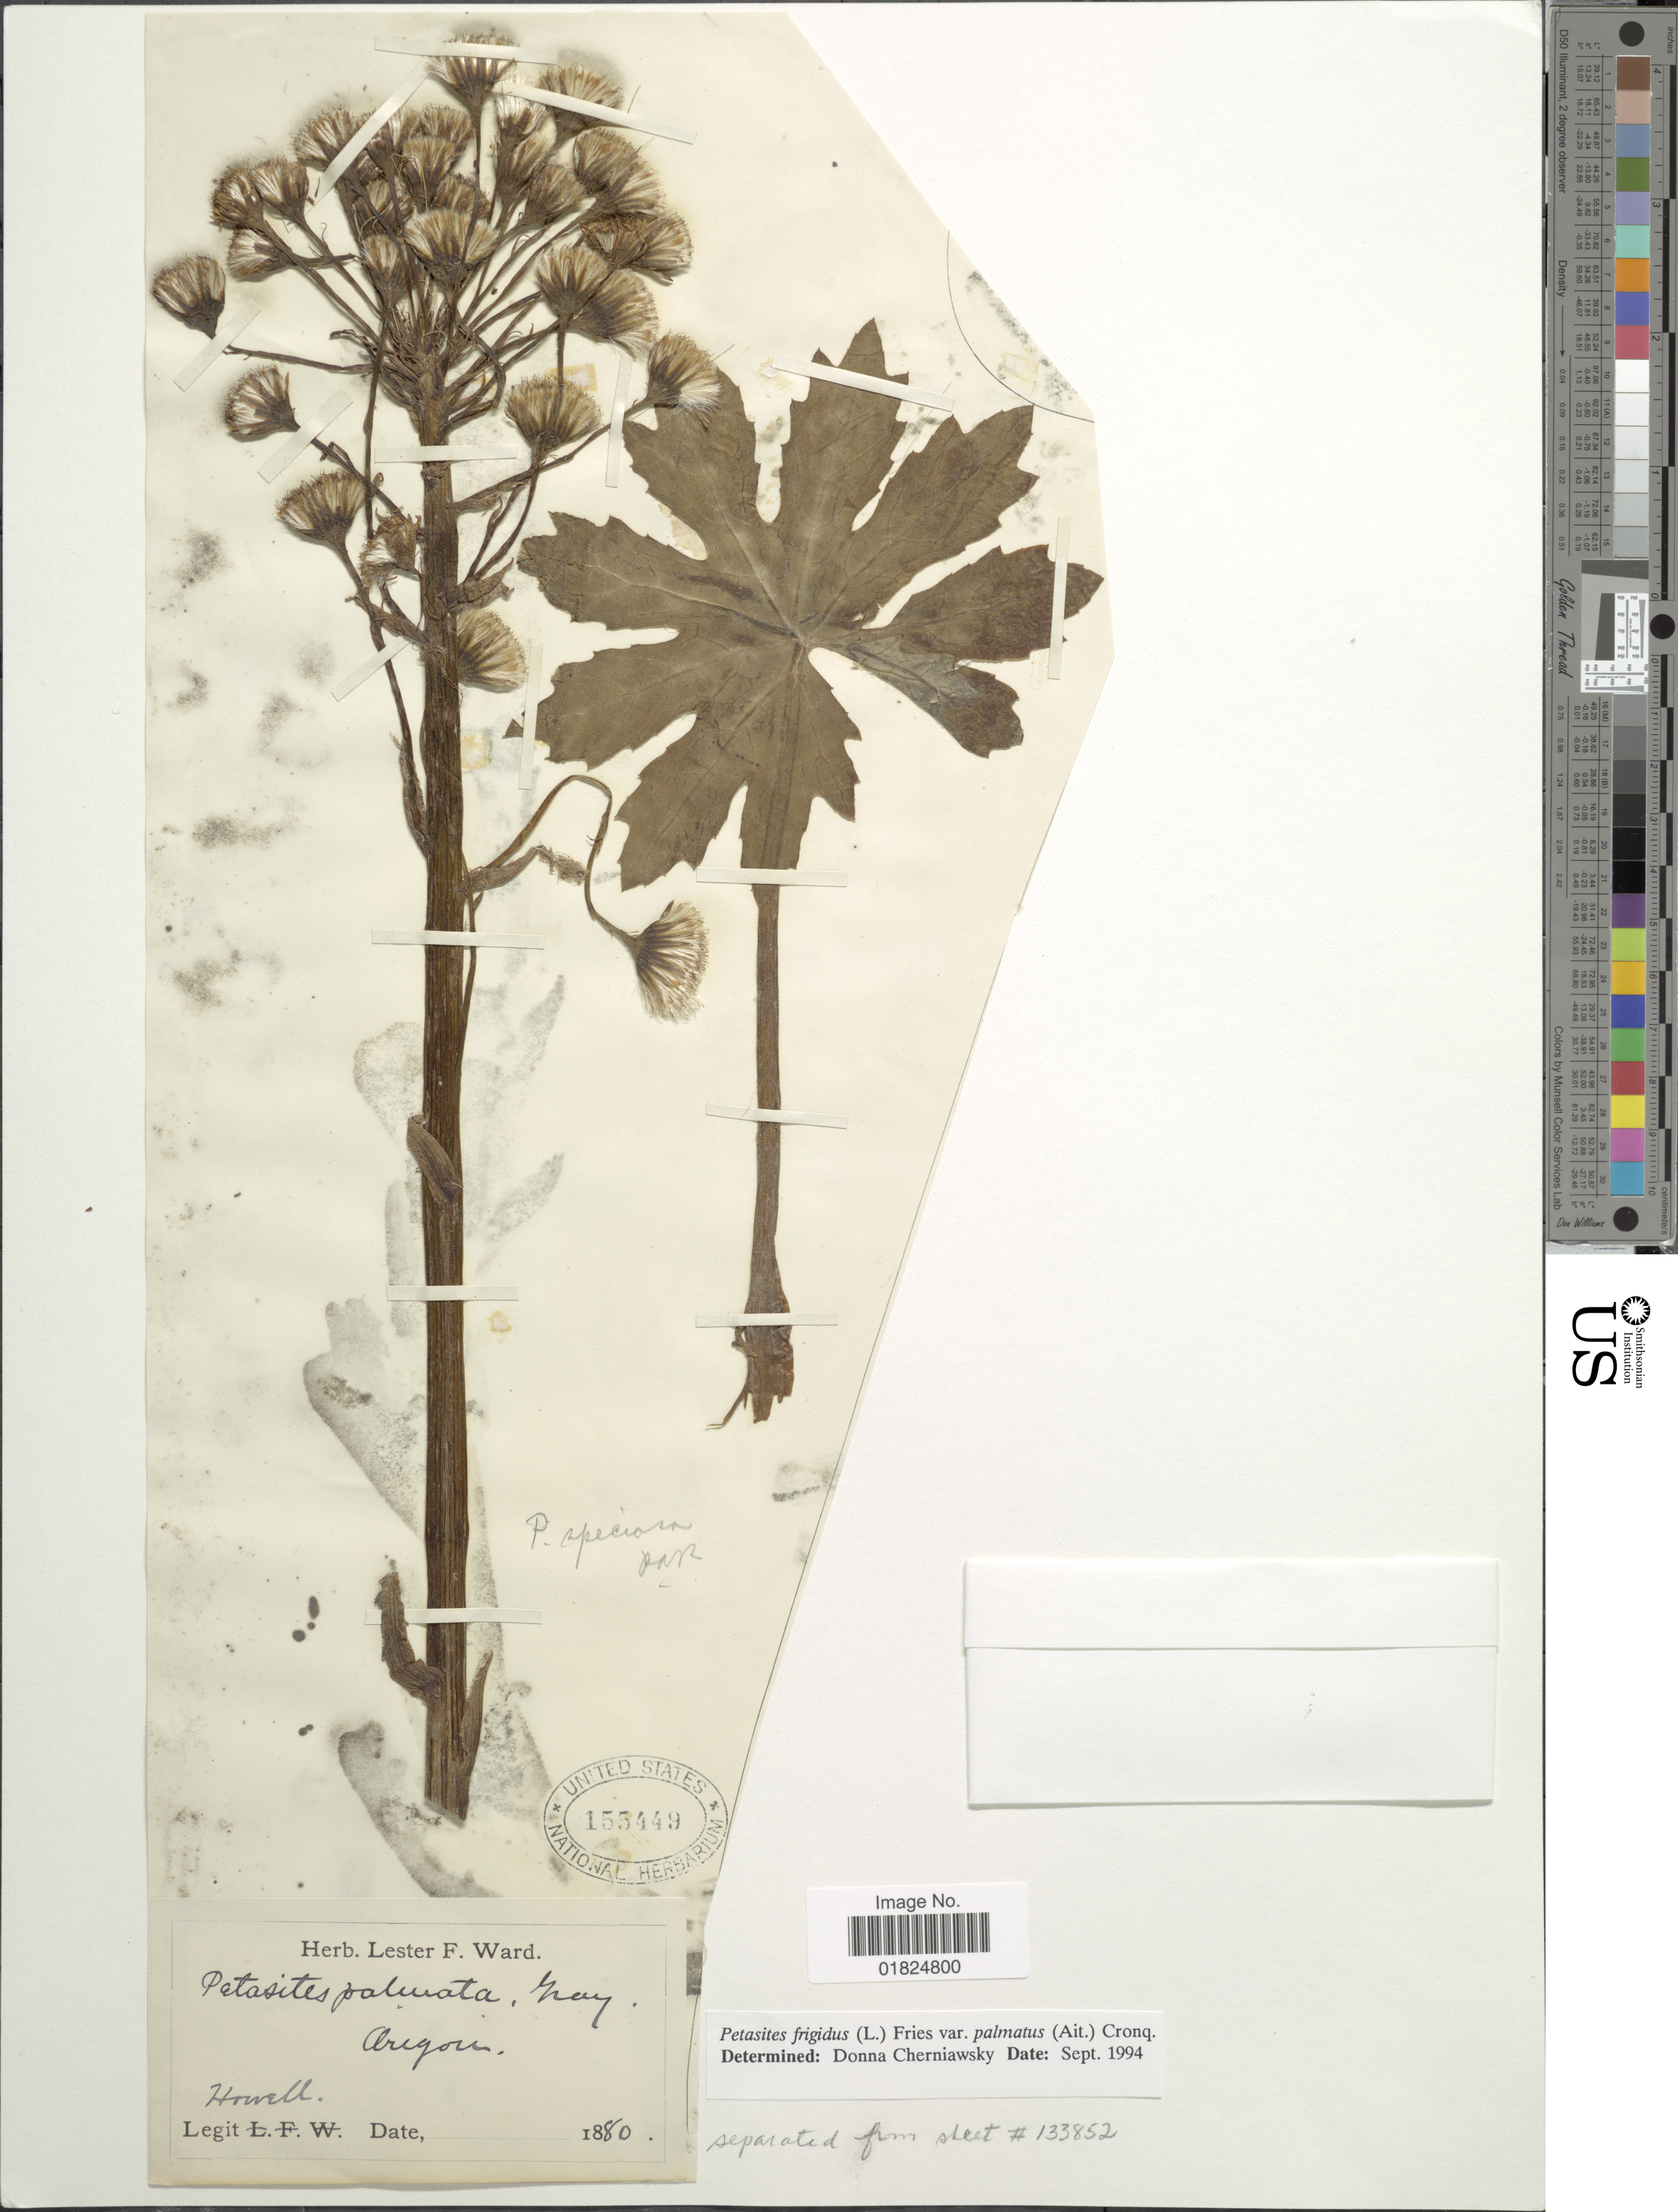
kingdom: Plantae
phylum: Tracheophyta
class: Magnoliopsida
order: Asterales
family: Asteraceae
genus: Petasites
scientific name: Petasites frigidus var. palmatus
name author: (Aiton) Cody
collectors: Howell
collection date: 1880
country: United States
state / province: Oregon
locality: Oregon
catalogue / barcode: US 155449